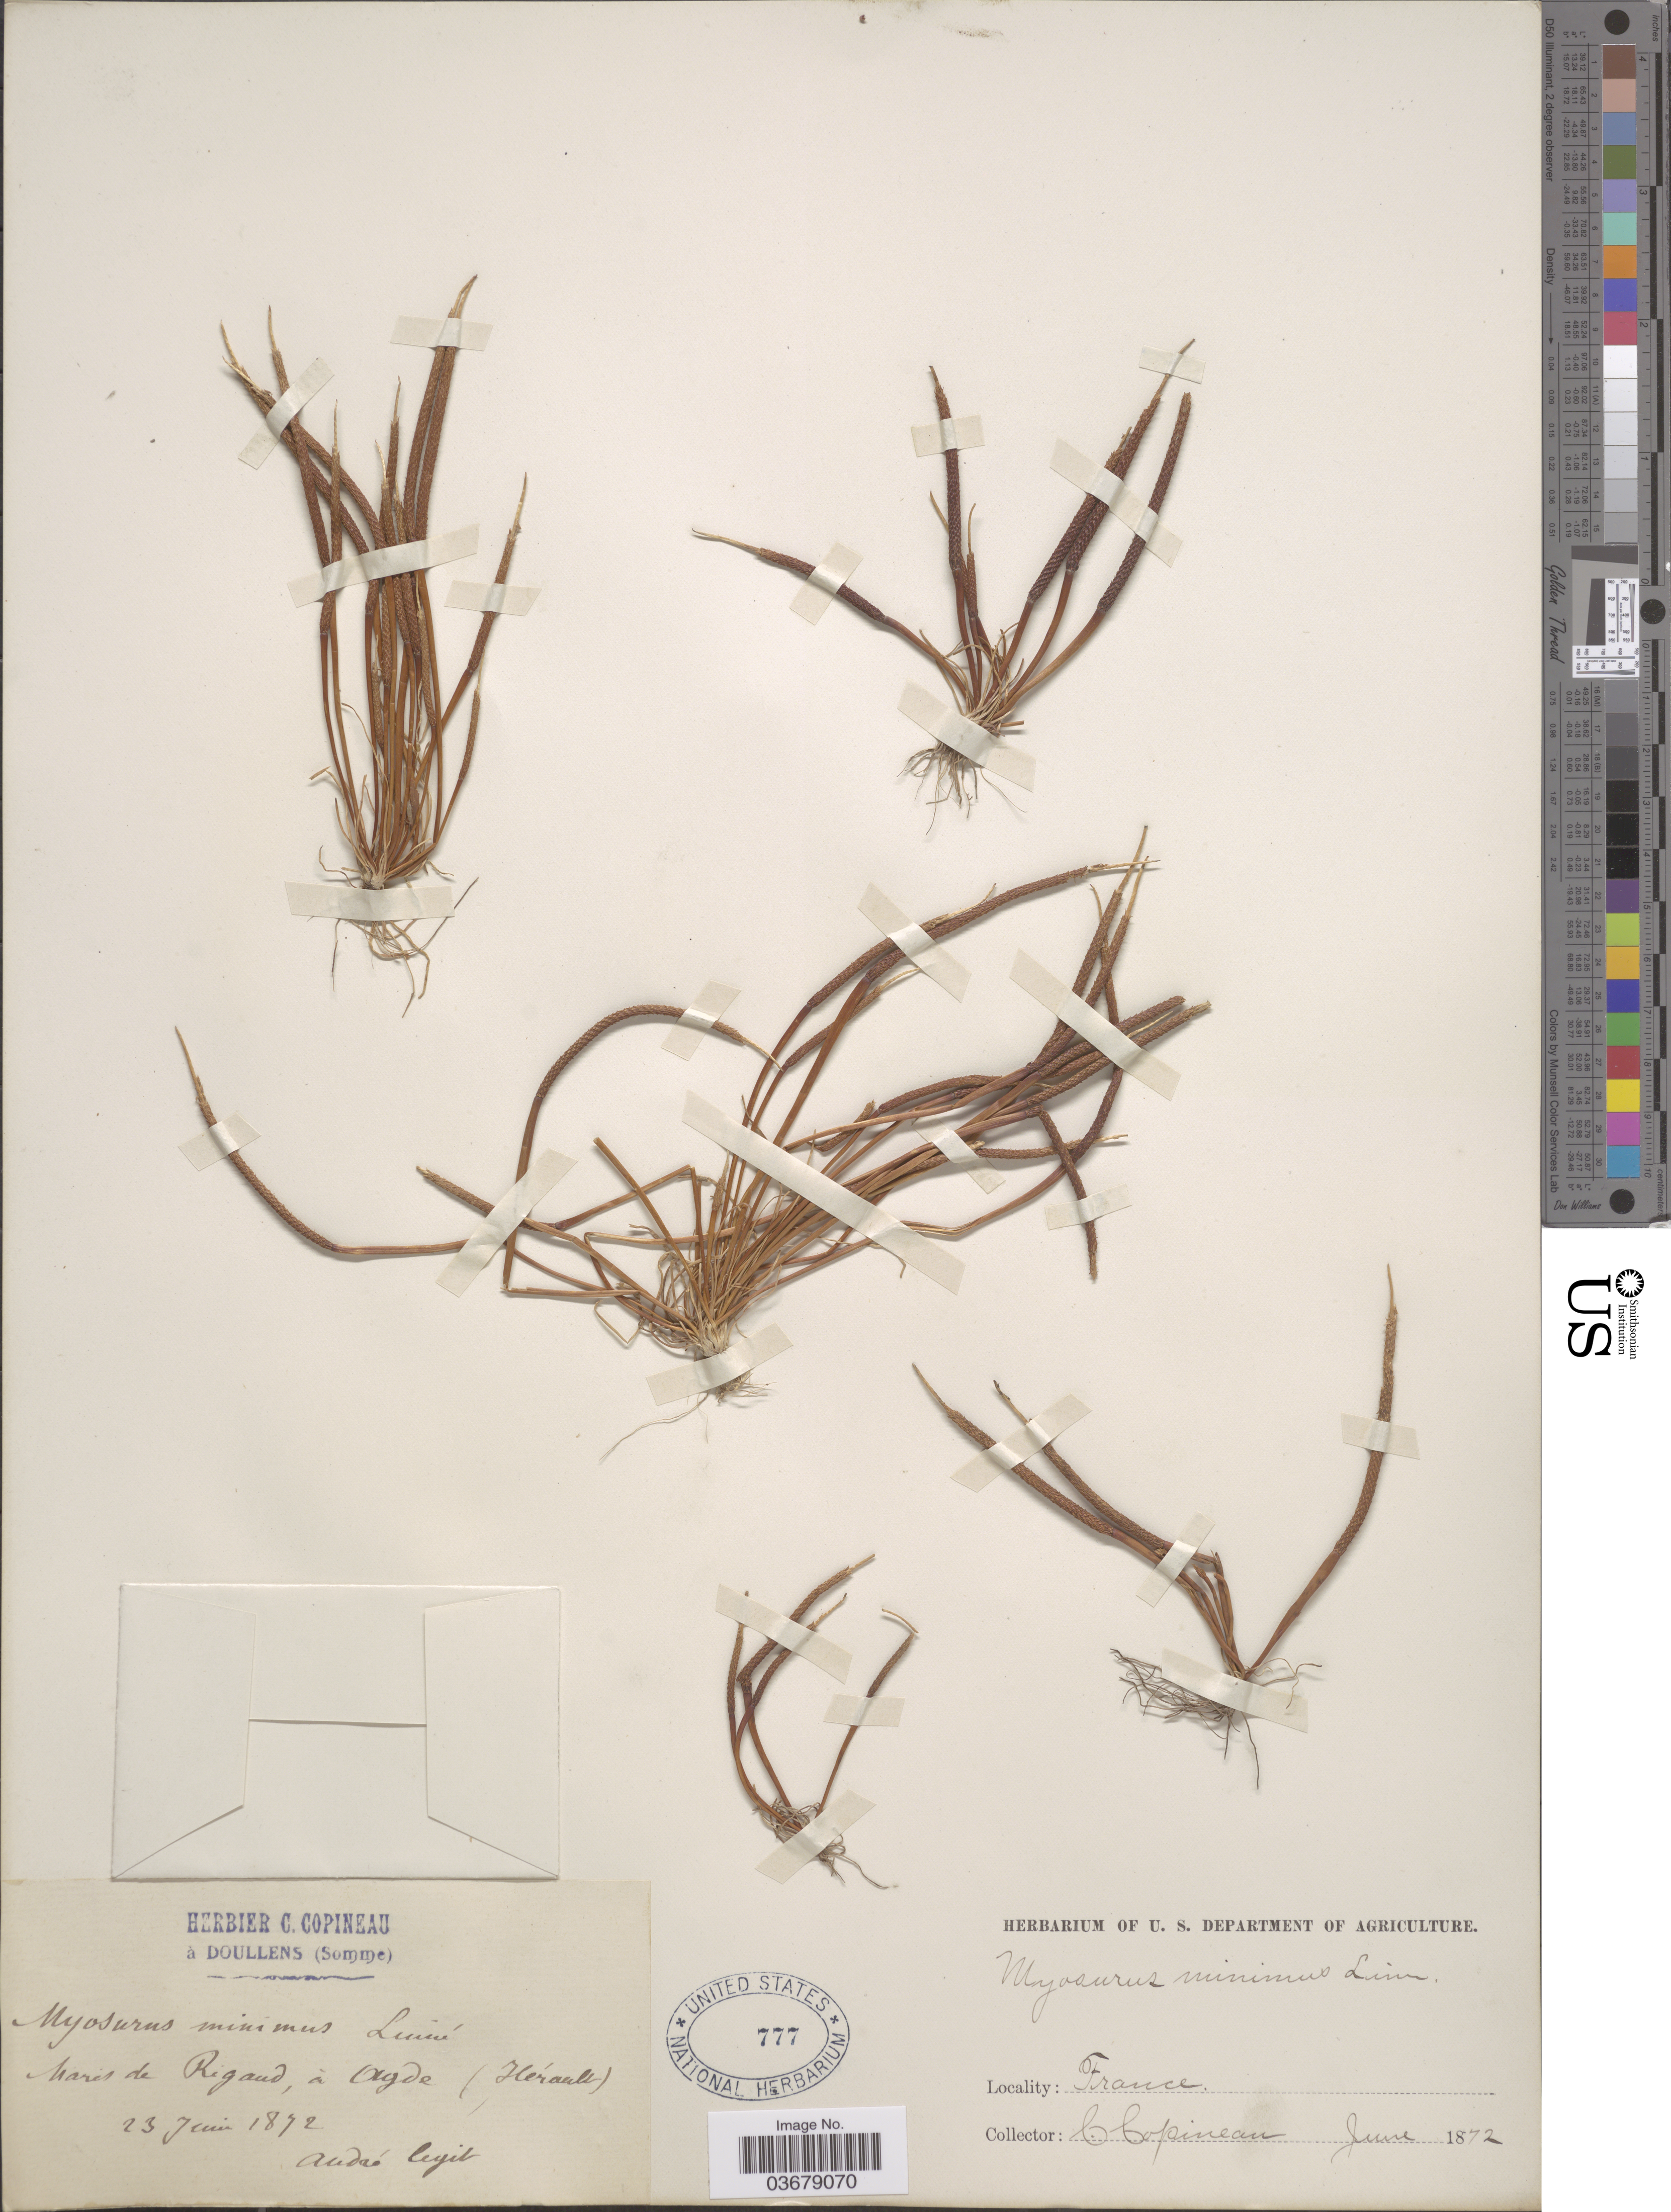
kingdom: Plantae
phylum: Tracheophyta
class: Magnoliopsida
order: Ranunculales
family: Ranunculaceae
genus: Myosurus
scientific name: Myosurus minimus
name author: L.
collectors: André, --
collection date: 1872-06-23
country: France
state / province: Occitanie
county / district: Hérault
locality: Mard de Rigaud, à Agde (Hérault).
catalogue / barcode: US 777